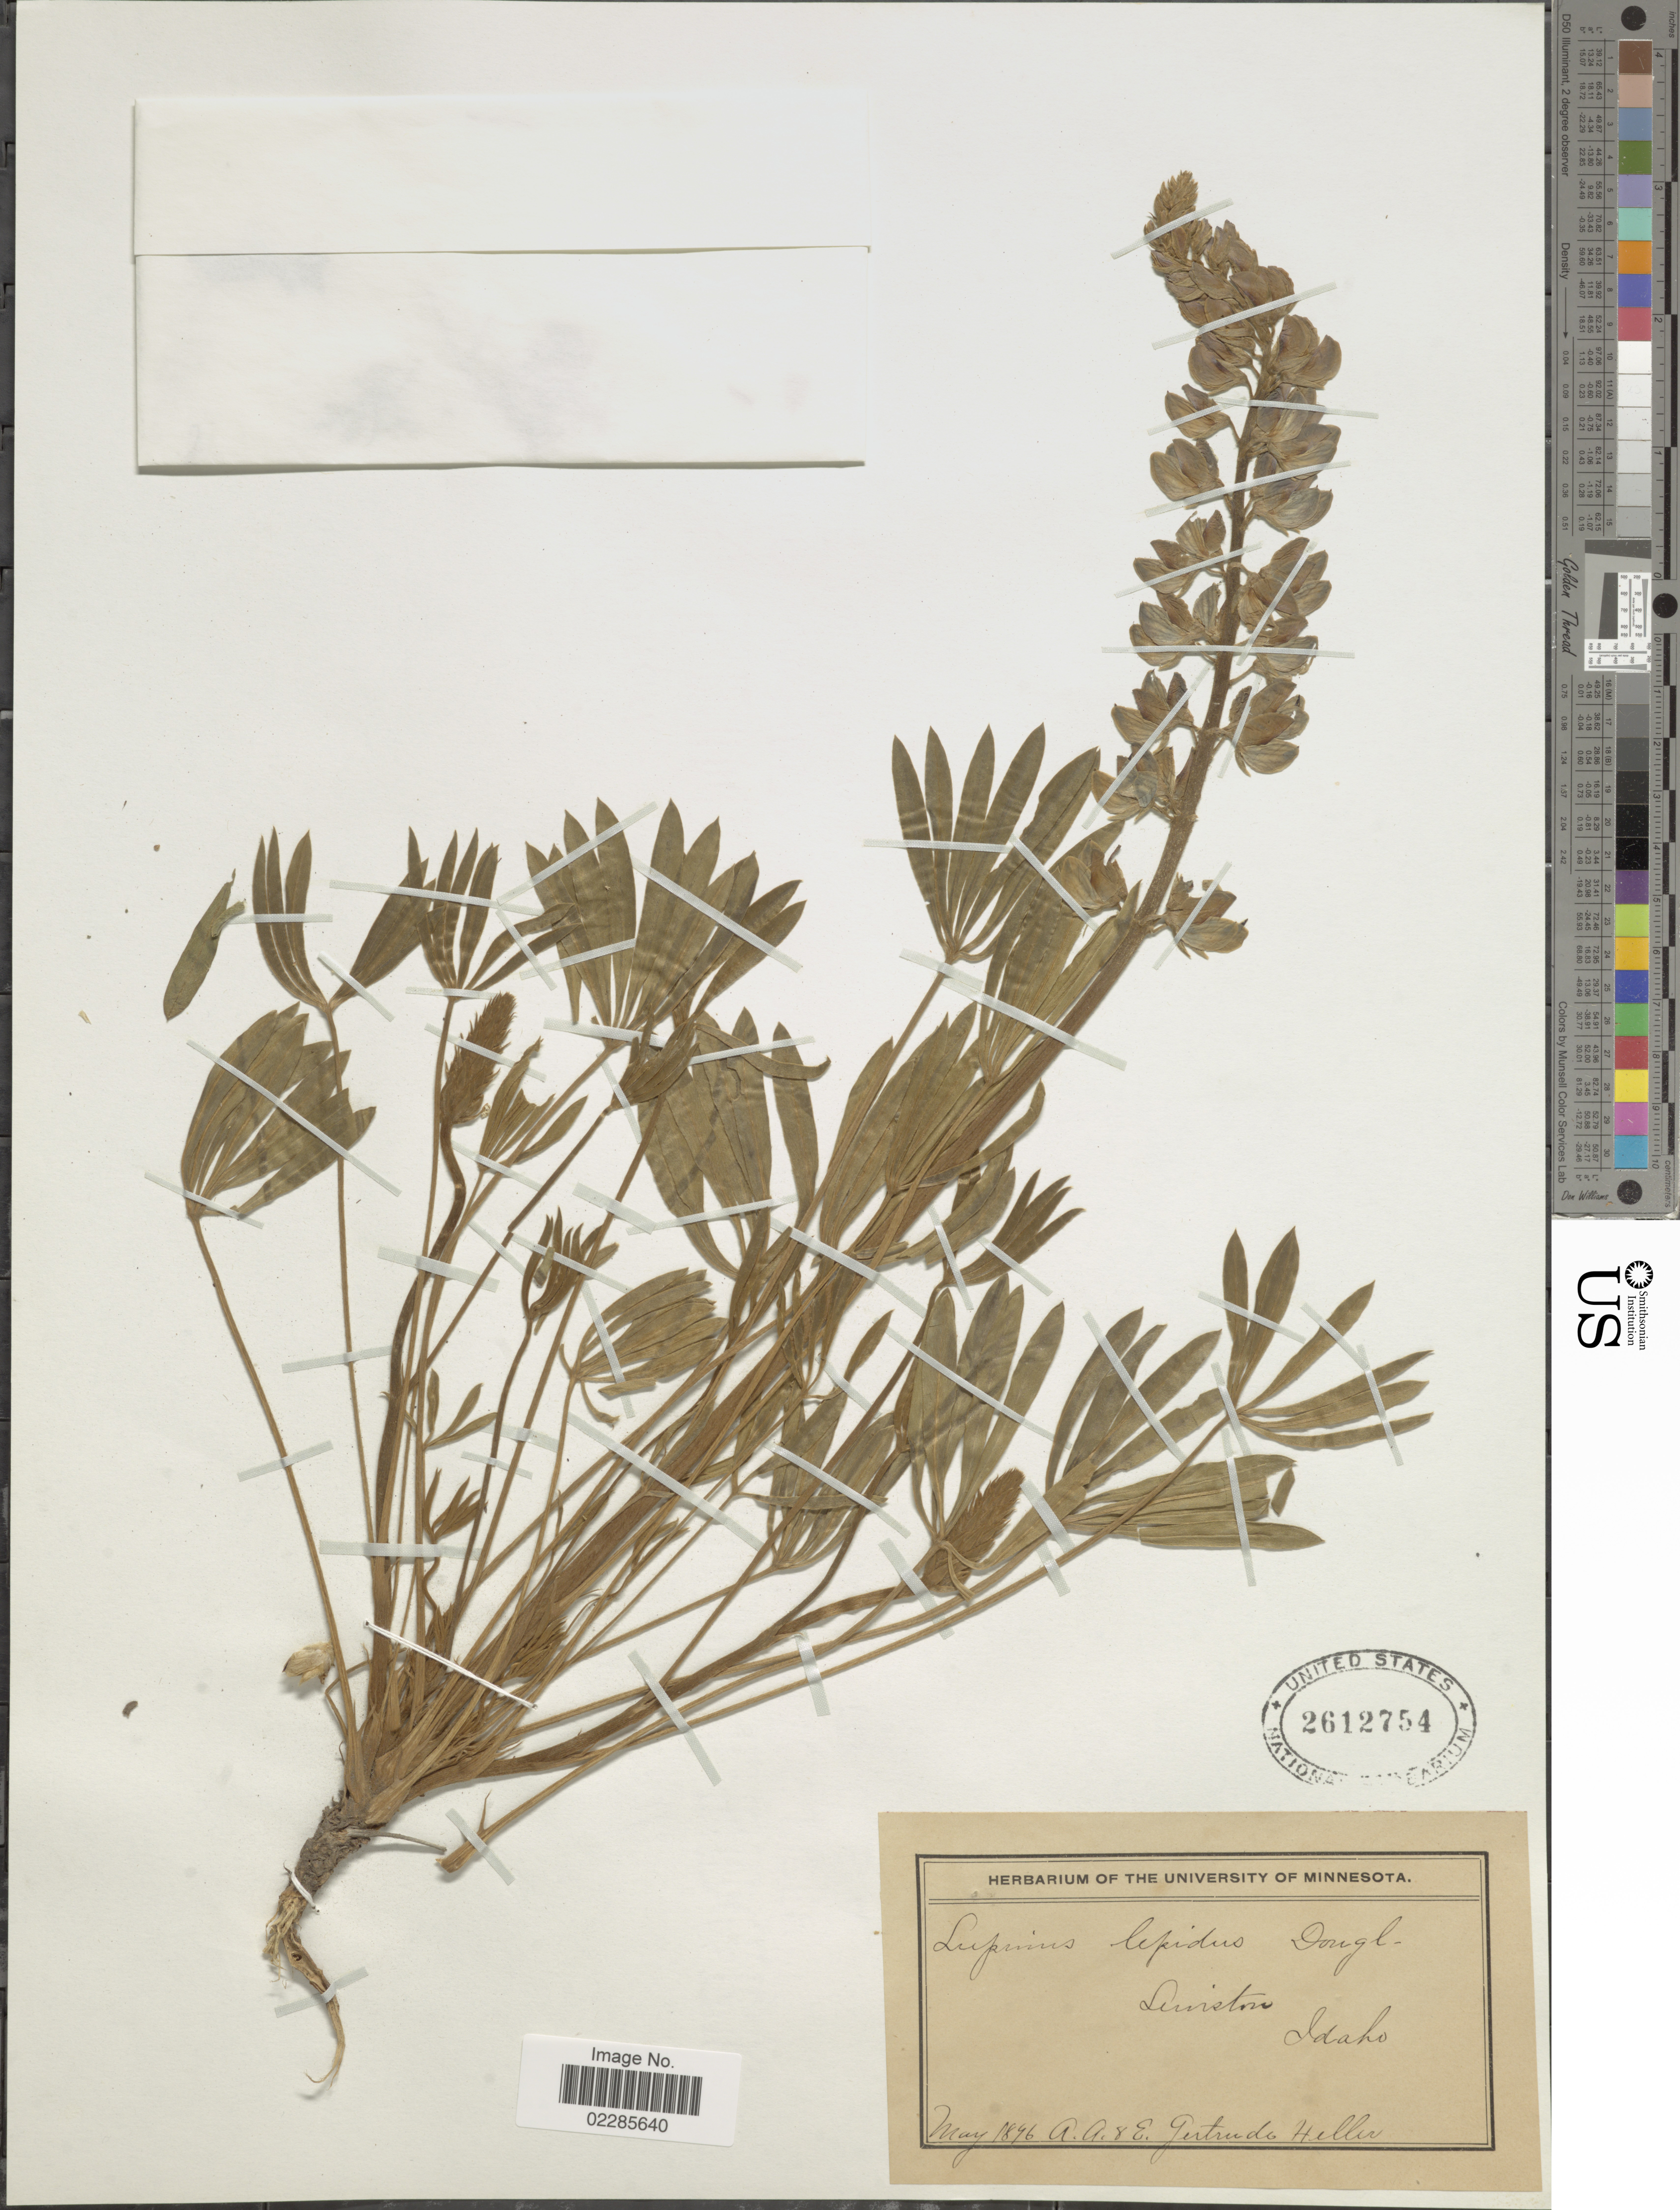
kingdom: Plantae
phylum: Tracheophyta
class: Magnoliopsida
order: Fabales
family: Fabaceae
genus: Lupinus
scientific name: Lupinus lepidus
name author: Douglas ex Lindl.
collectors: A. A. Heller & E. G. Heller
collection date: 1896-05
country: United States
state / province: Idaho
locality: Lewiston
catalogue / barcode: US 2612754